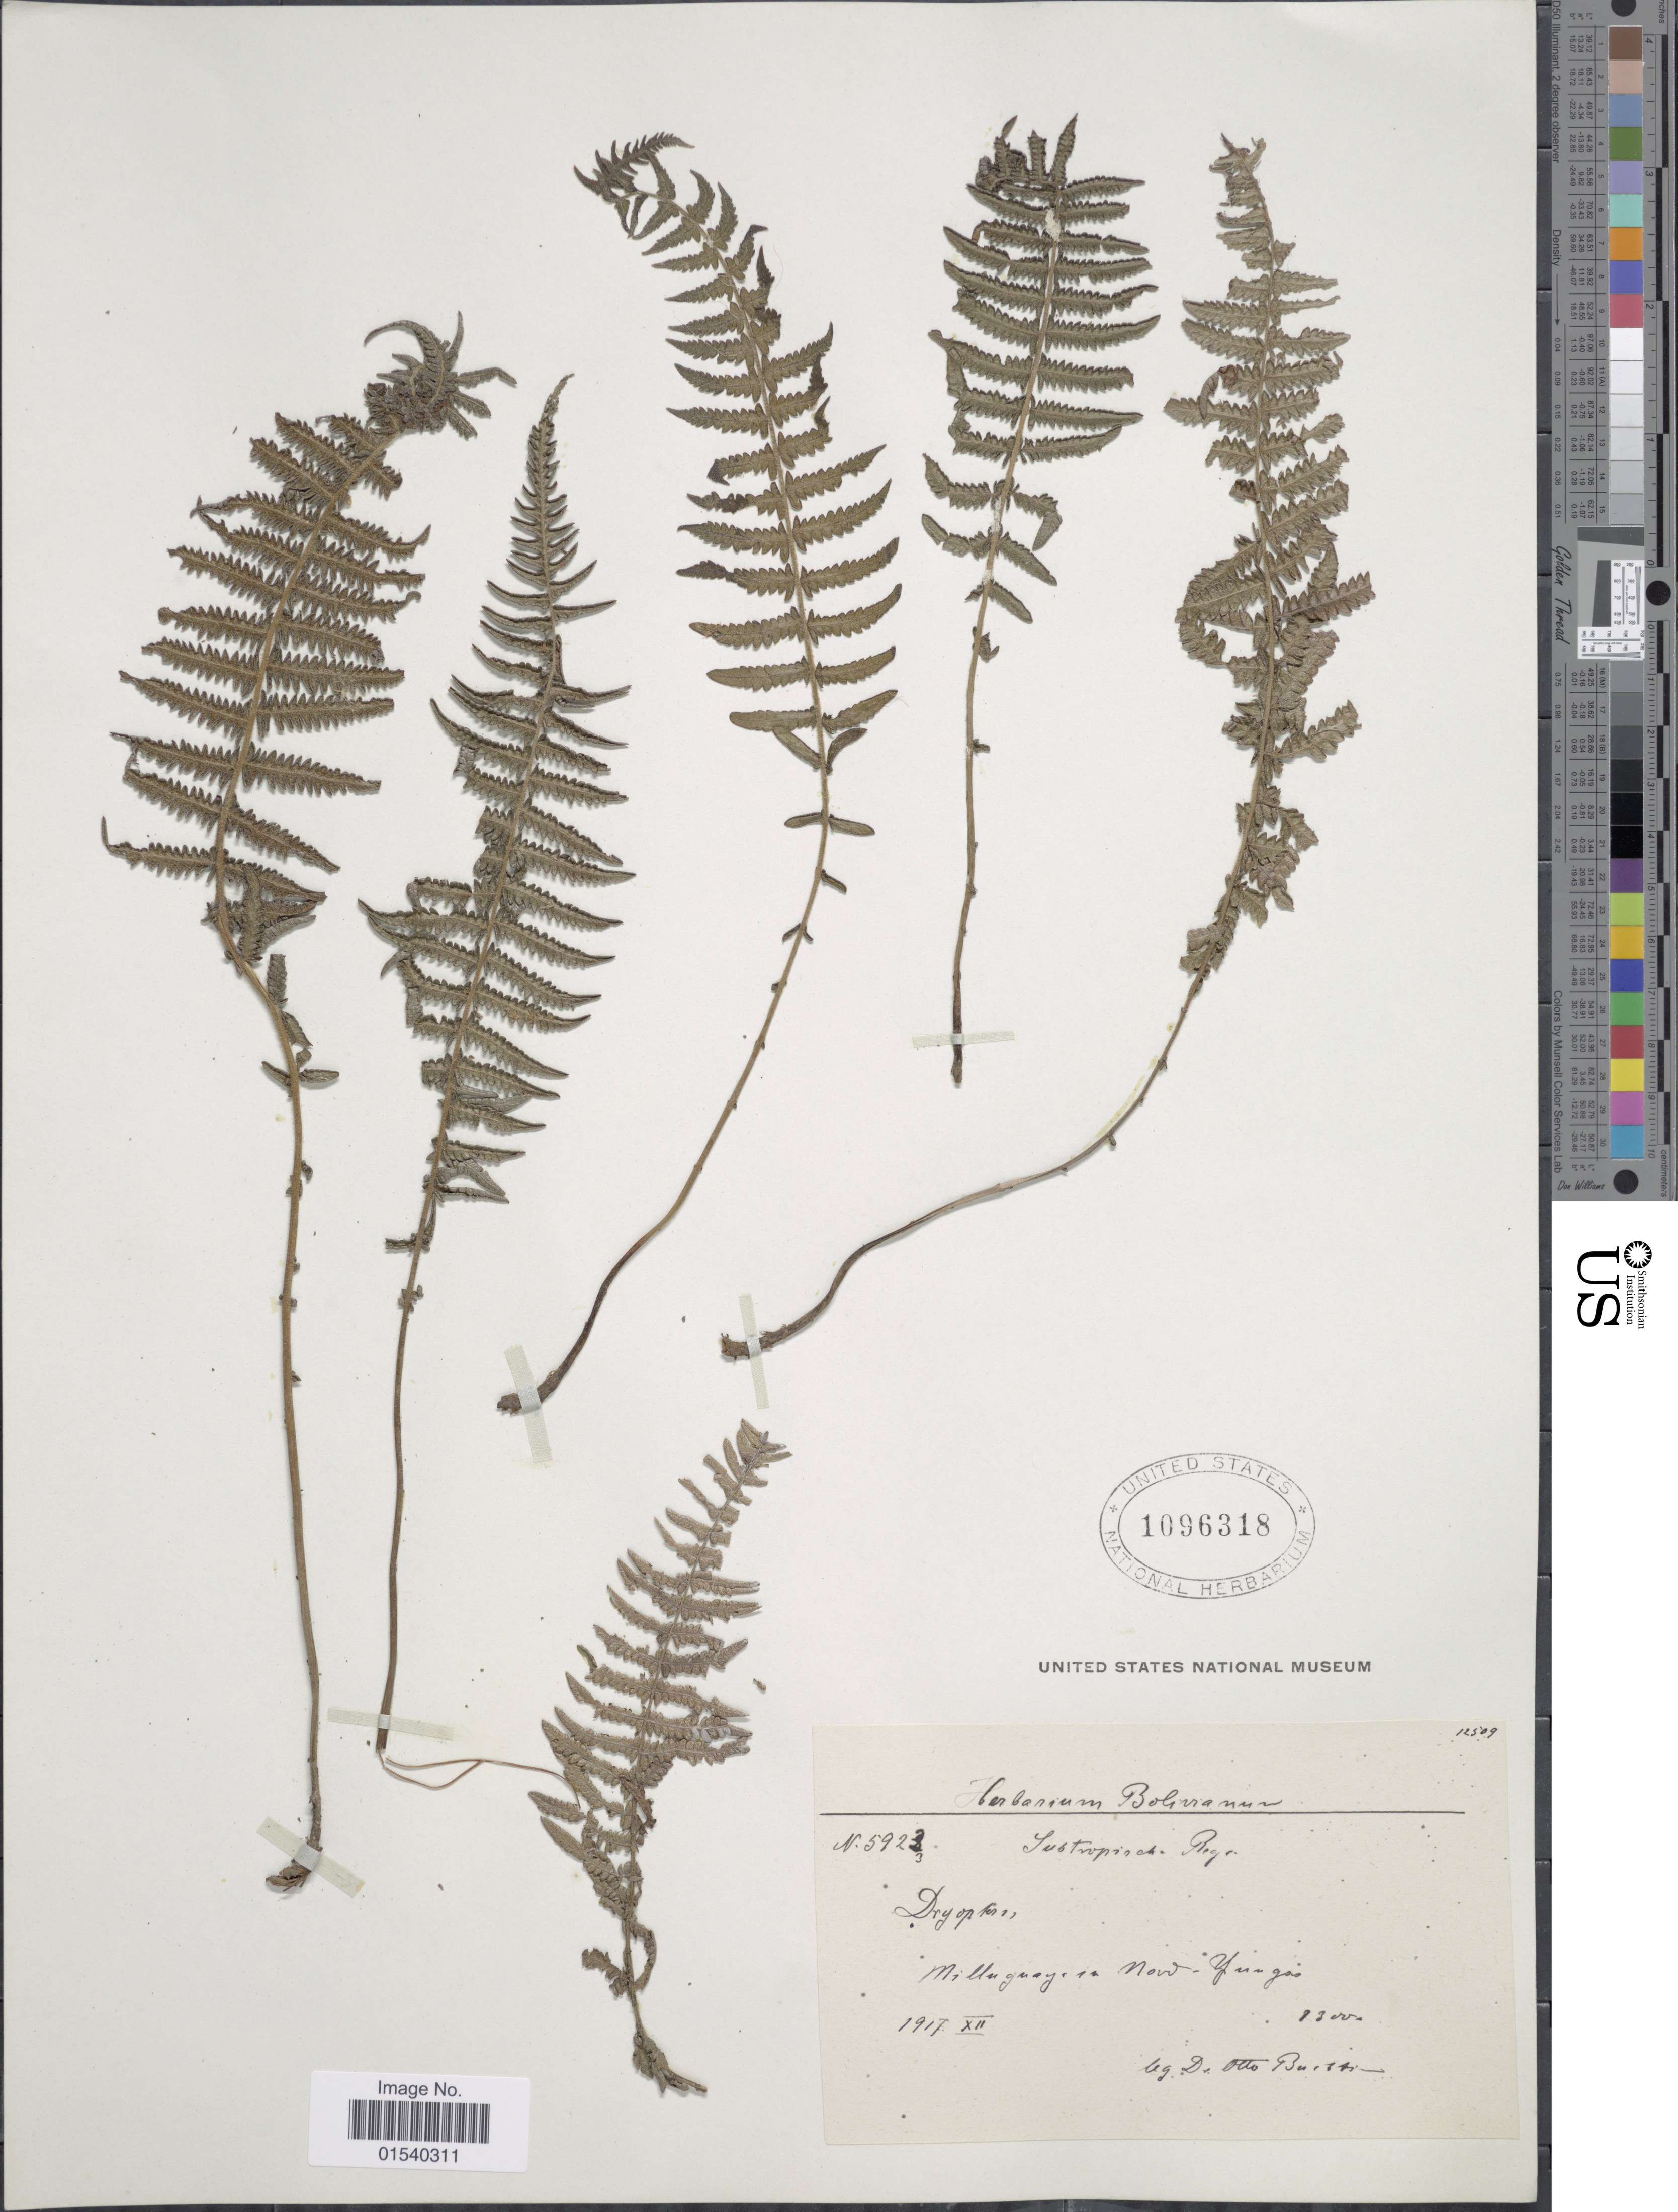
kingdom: Plantae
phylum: Tracheophyta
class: Polypodiopsida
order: Polypodiales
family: Thelypteridaceae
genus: Amauropelta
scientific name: Amauropelta opposita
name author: (Vahl) Pic. Serm.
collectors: O. Buchtien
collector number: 5923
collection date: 1917-12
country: Bolivia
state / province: La Paz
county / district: Nor Yungas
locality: Milluguaya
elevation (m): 1300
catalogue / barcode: US 1096318